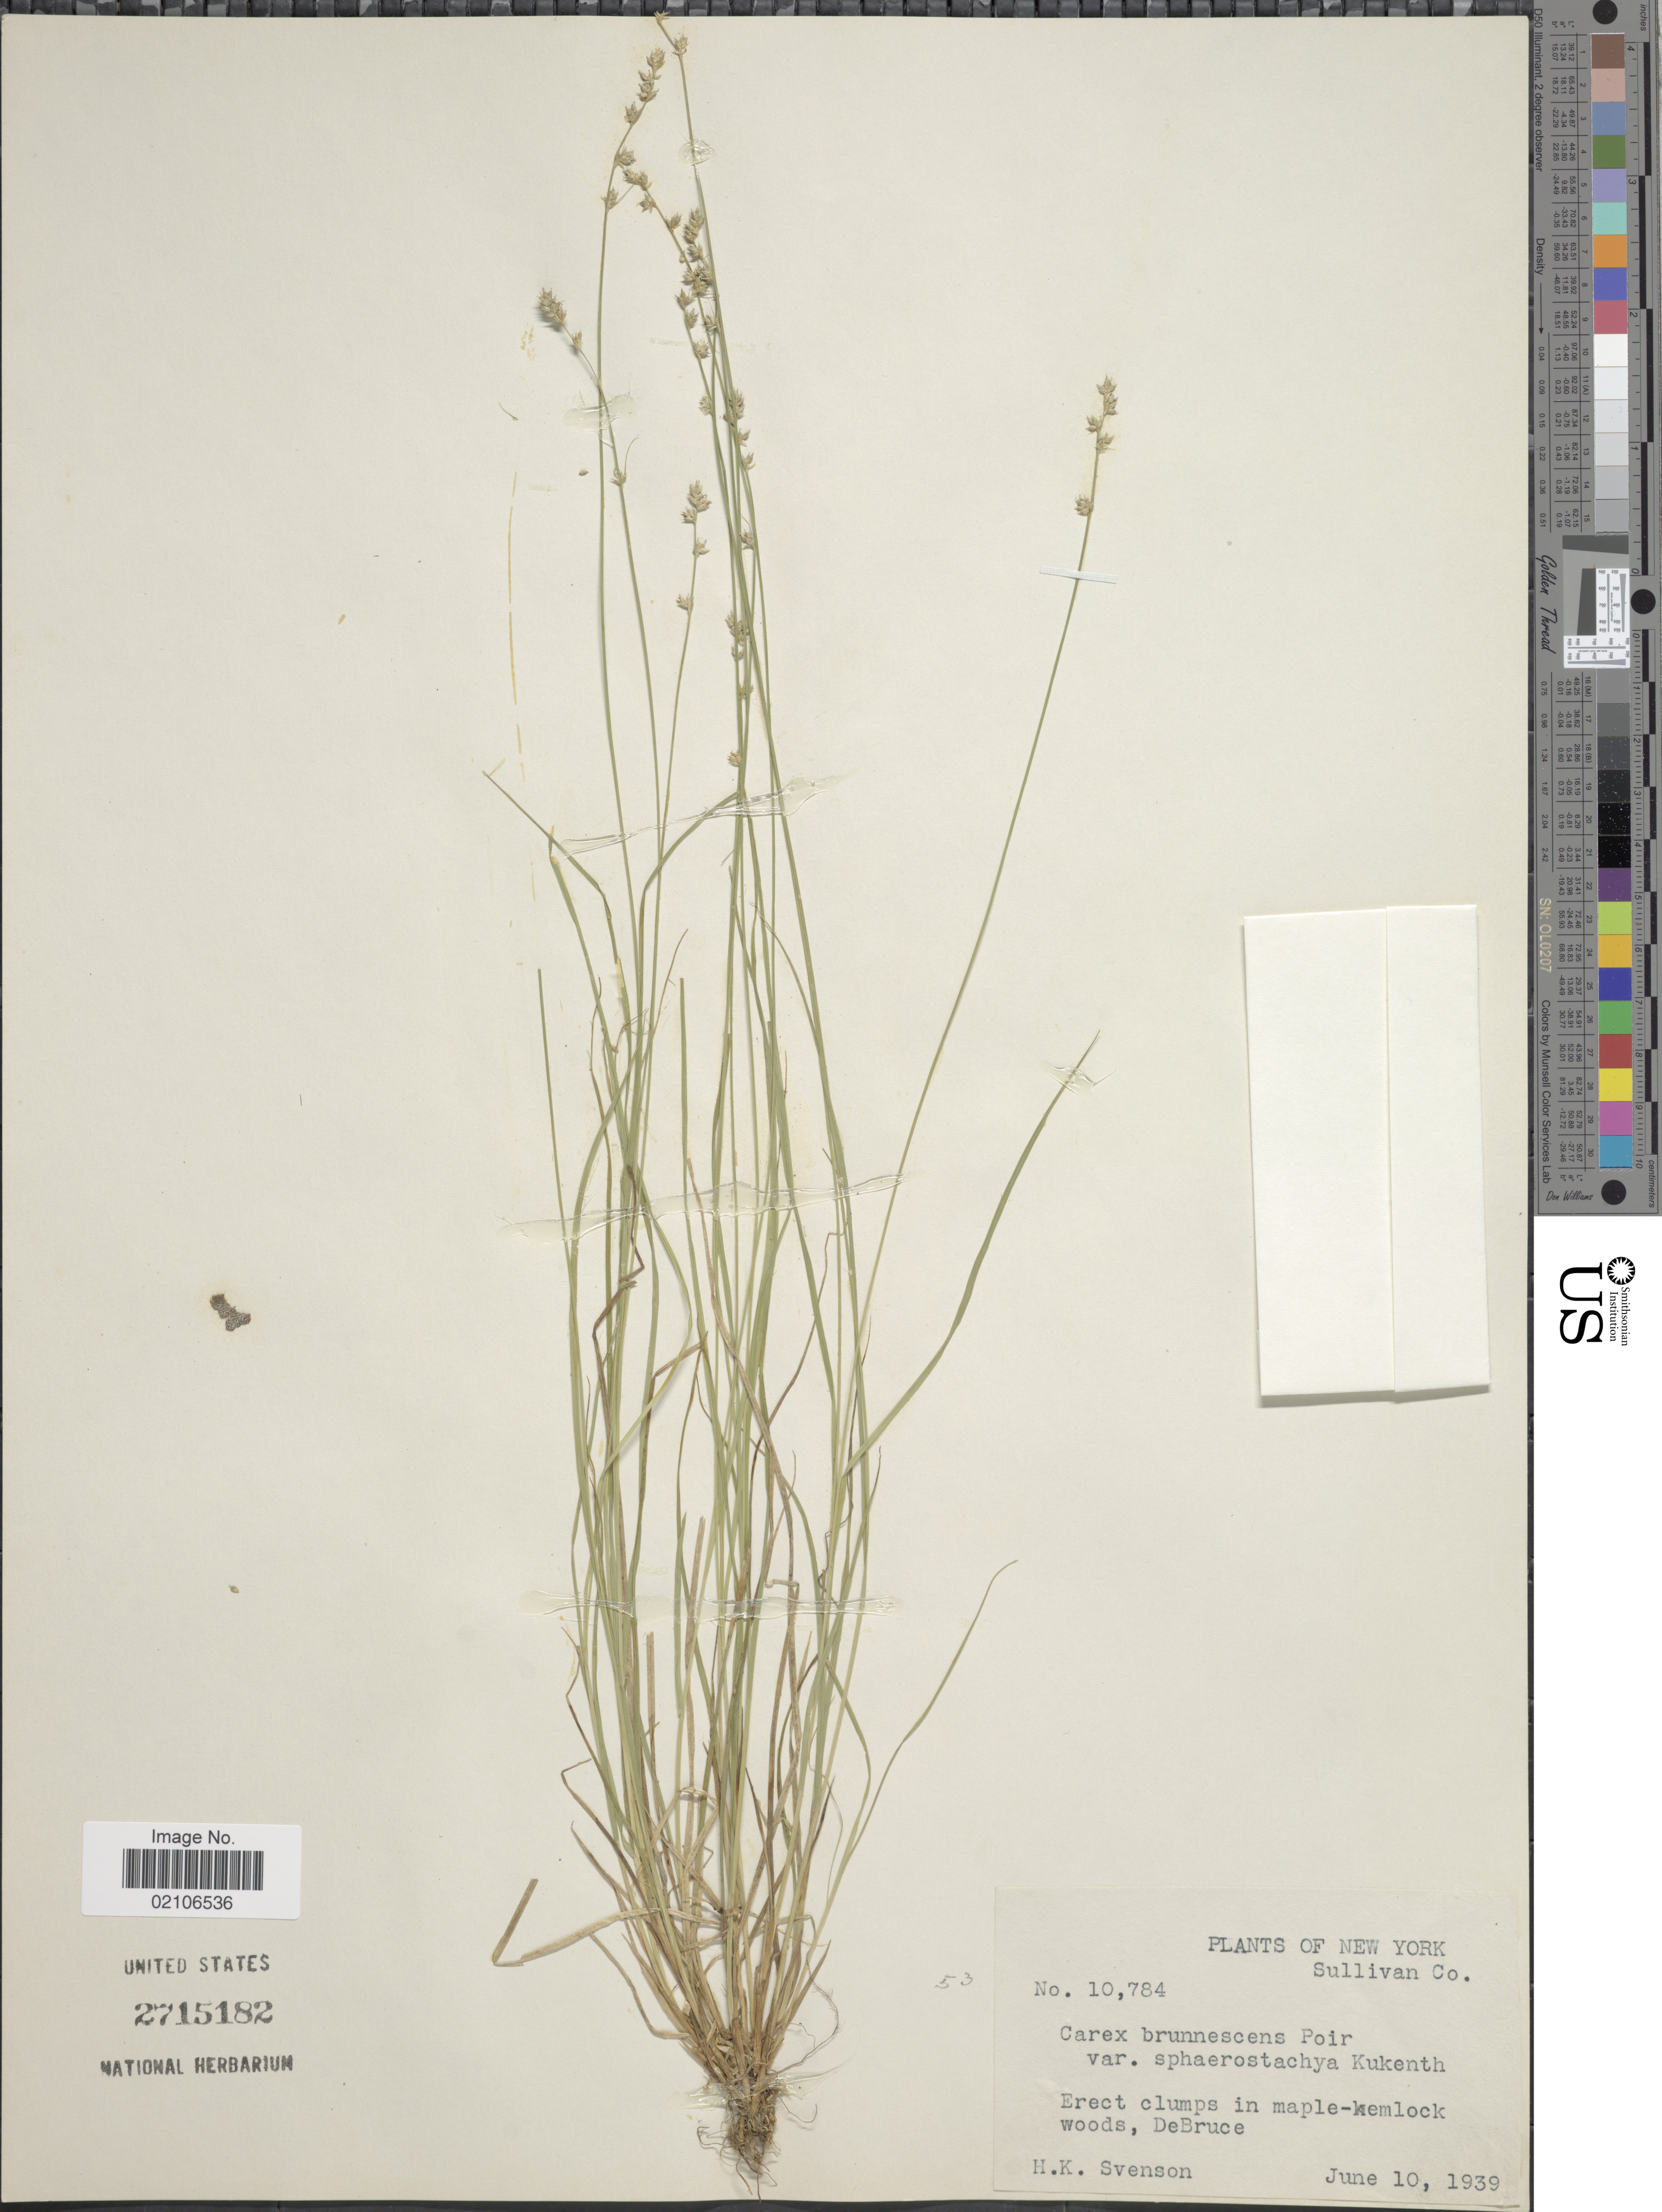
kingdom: Plantae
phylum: Tracheophyta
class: Liliopsida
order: Poales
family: Cyperaceae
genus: Carex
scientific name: Carex brunnescens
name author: (Pers.) Poir.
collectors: H. K. Svenson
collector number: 10784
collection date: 1939-06-10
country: United States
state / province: New York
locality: Sullivan Co., DeBruce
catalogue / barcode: US 2715182